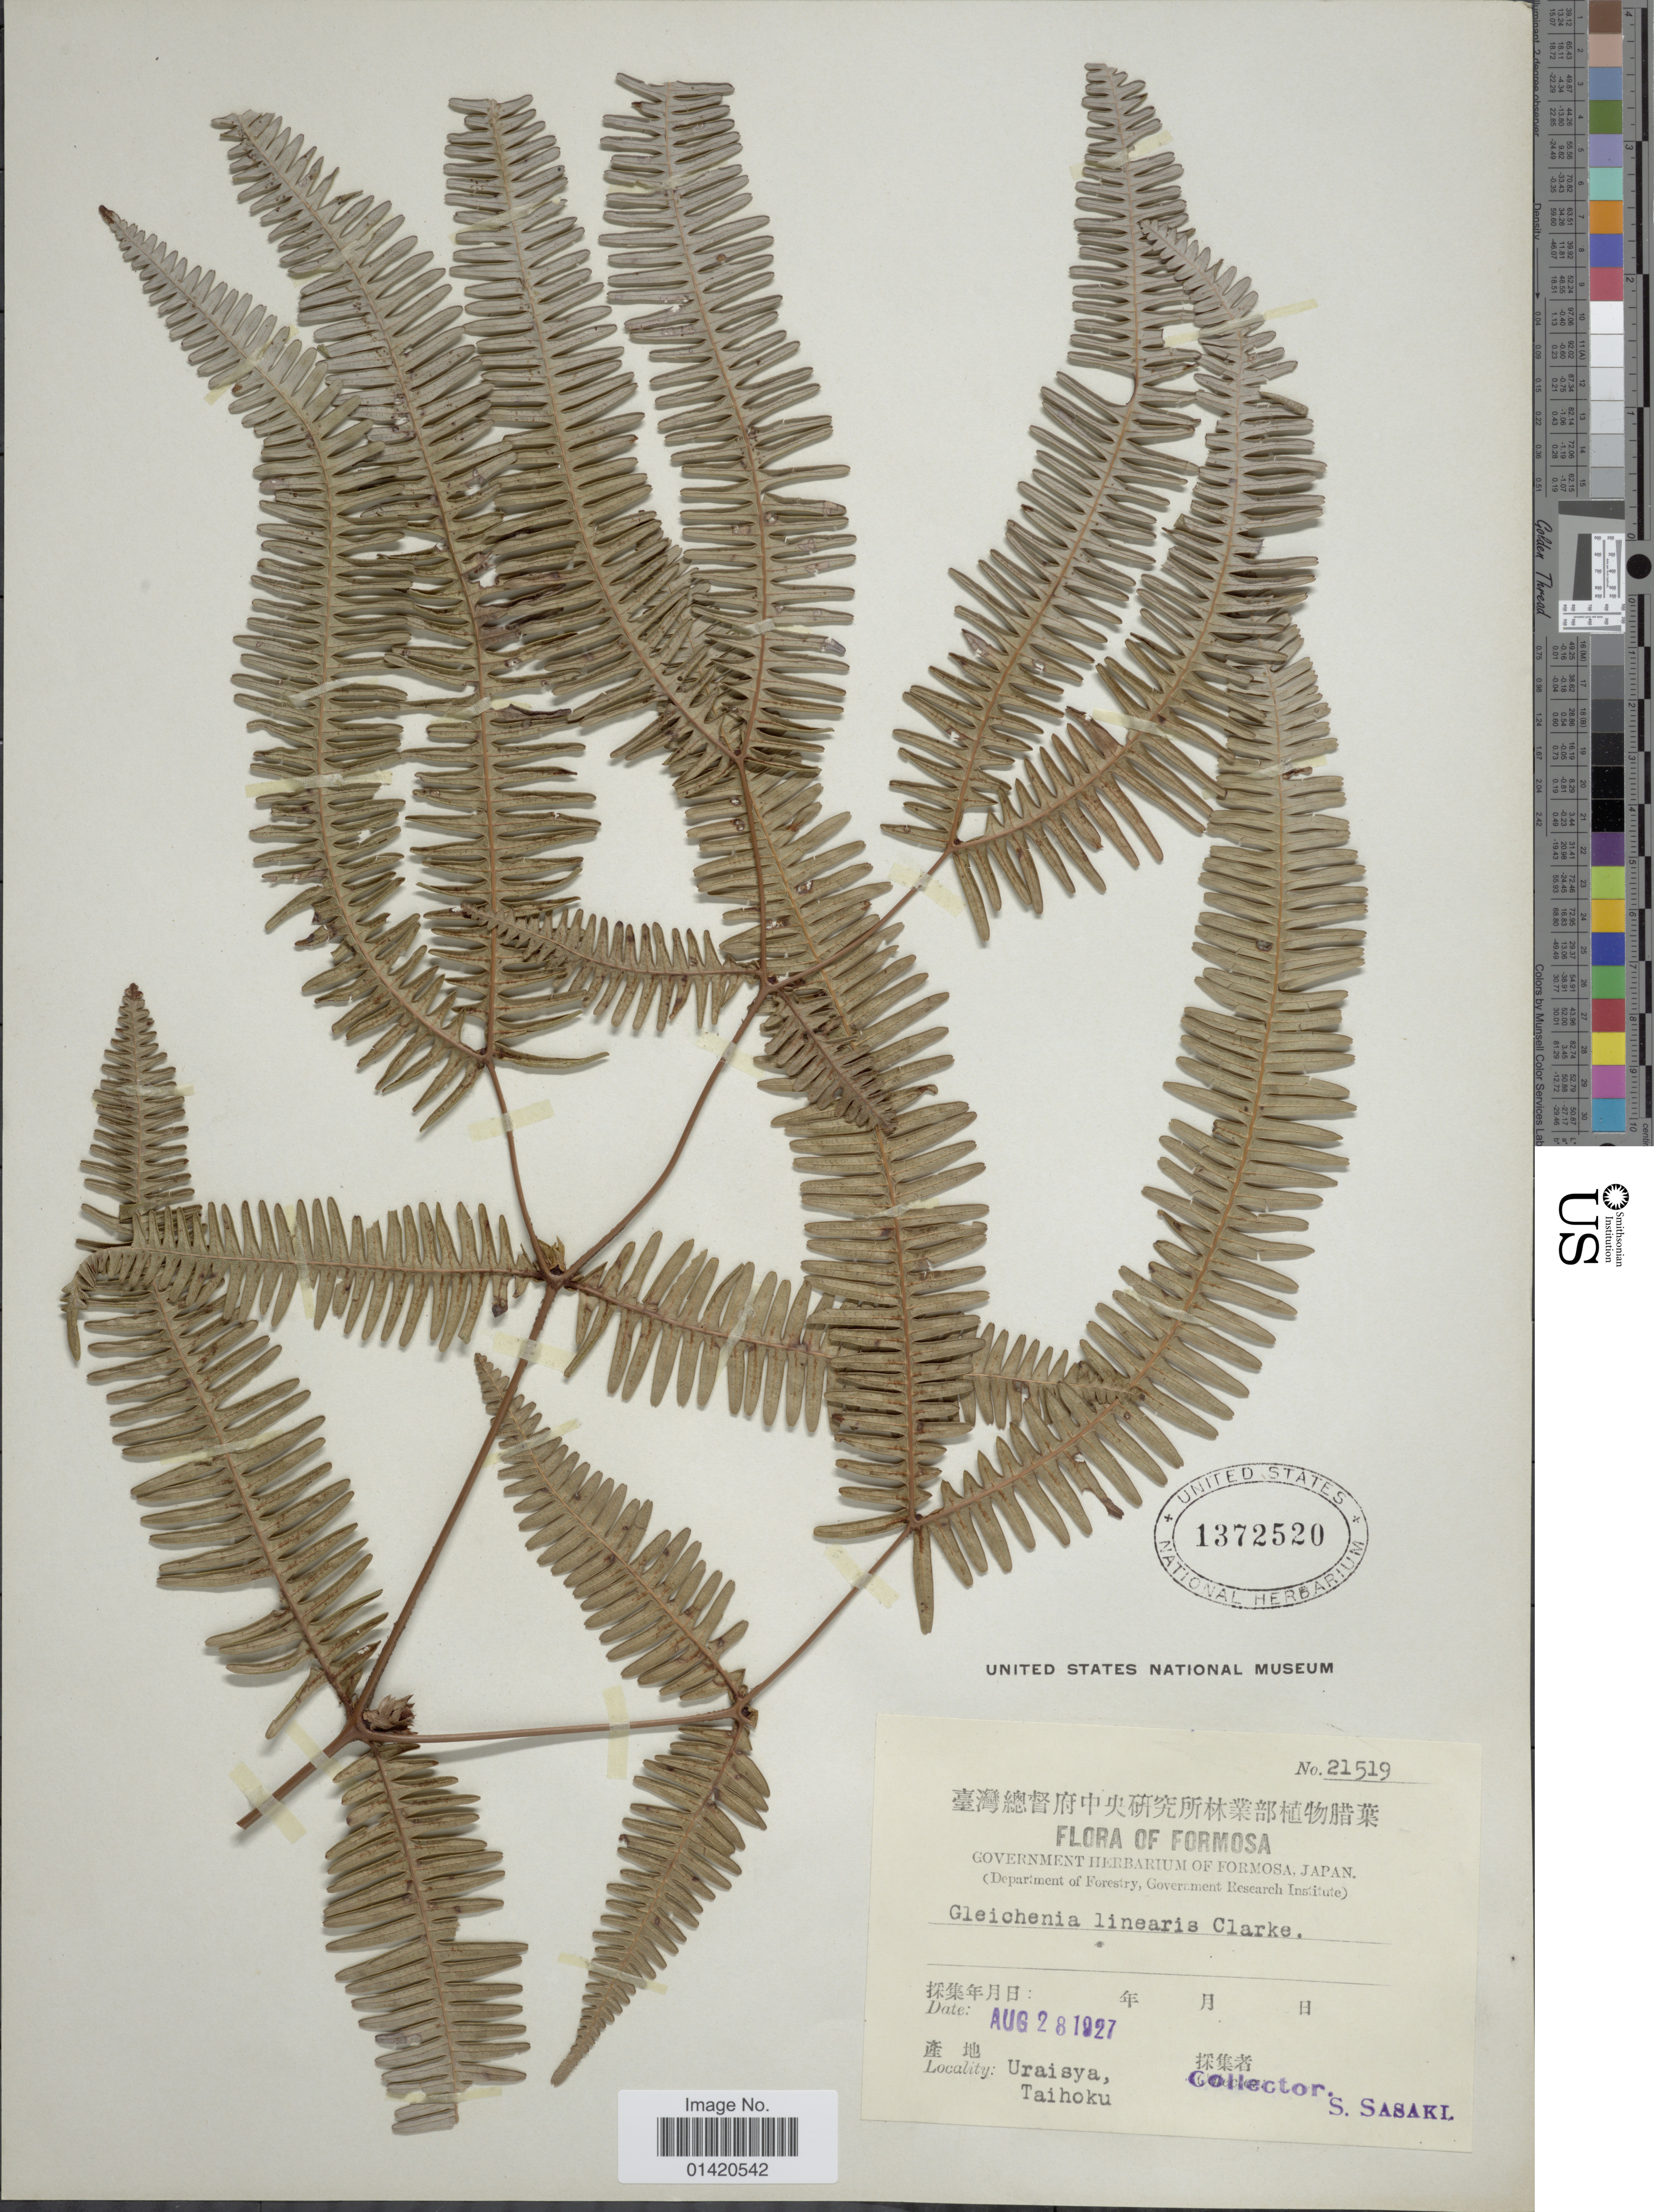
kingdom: Plantae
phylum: Tracheophyta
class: Polypodiopsida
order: Gleicheniales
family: Gleicheniaceae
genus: Dicranopteris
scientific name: Dicranopteris linearis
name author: (Burm. f.) Underw.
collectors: S. Sasaki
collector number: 21519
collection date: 1927-08-28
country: Taiwan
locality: Formosa, Uraisya, Taihoku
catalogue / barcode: US 1372520